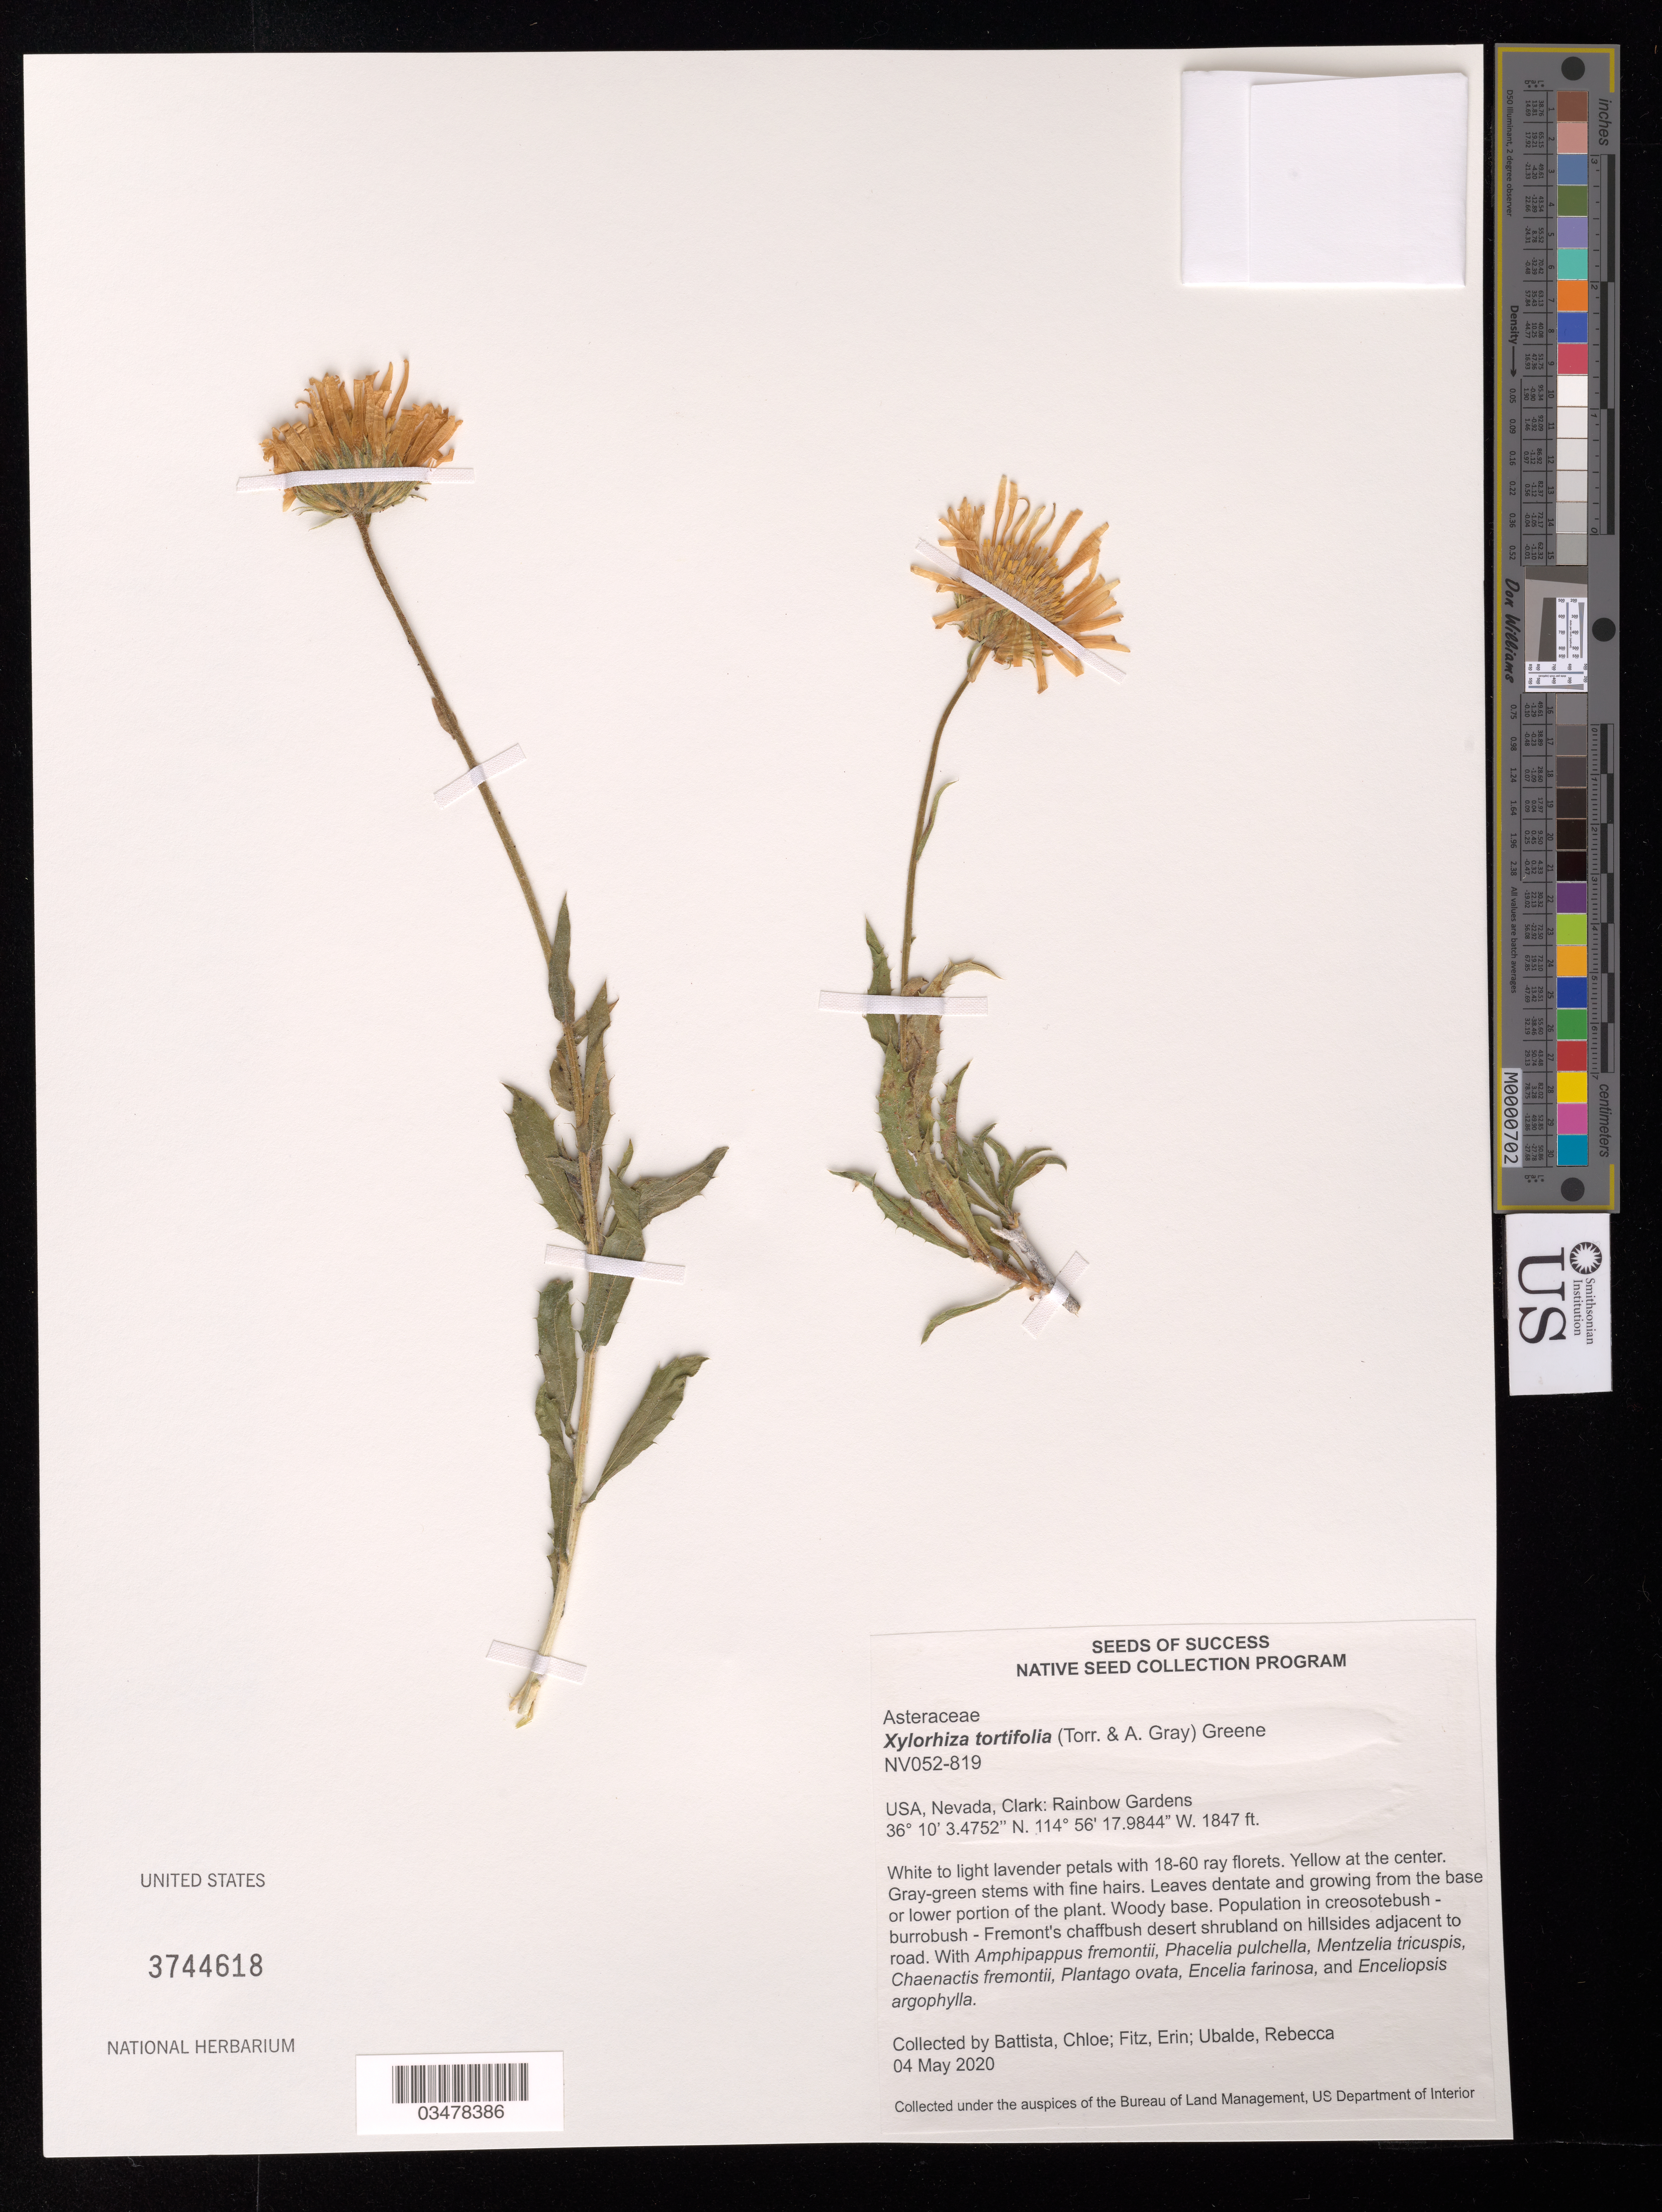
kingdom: Plantae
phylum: Tracheophyta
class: Magnoliopsida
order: Asterales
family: Asteraceae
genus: Xylorhiza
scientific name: Xylorhiza tortifolia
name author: (Torr. & A. Gray) Greene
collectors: C. Battista, E. Fitz & R. Ubalde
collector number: NV052-819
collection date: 2020-05-04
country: United States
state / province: Nevada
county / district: Clark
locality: Rainbow Gardens.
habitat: Creosotebush-burrobush-Fremont's chaffbush desert shrubland. With Phacelia pulchella, Plantago ovata, Encelia farinosa, etc.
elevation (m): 563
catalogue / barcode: US 3744618